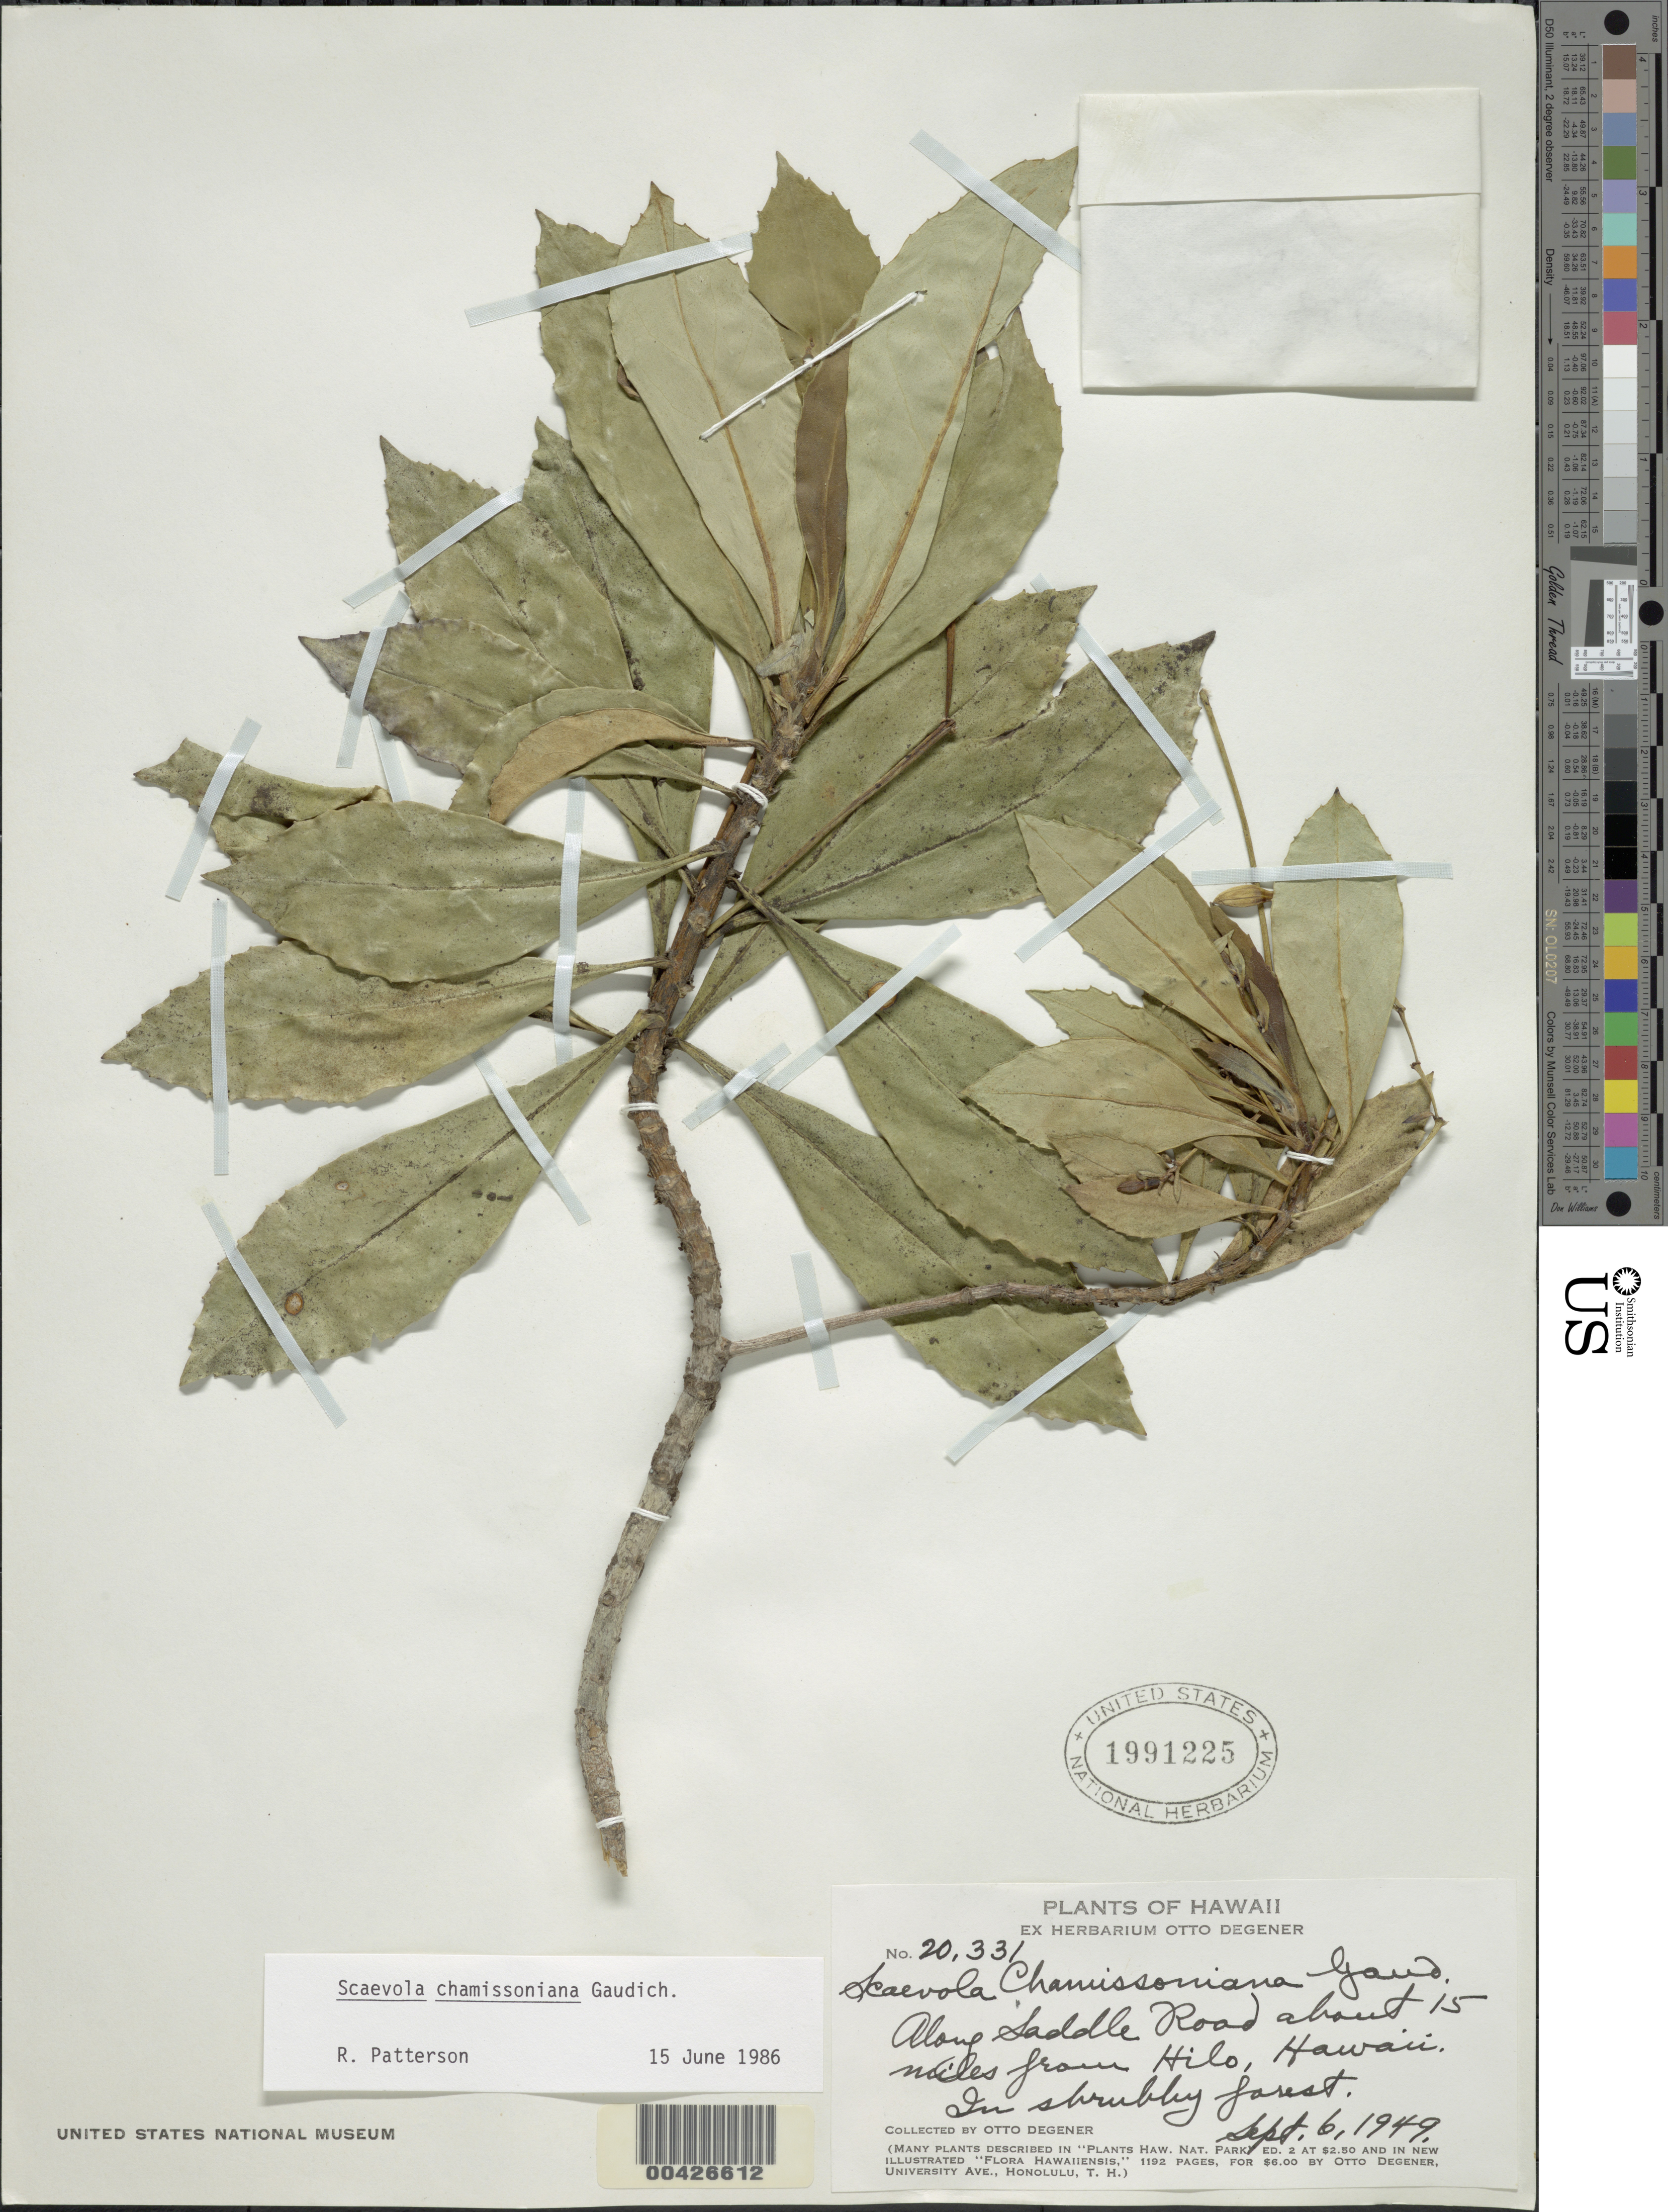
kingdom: Plantae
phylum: Tracheophyta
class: Magnoliopsida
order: Asterales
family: Goodeniaceae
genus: Scaevola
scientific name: Scaevola chamissoniana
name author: Gaudich.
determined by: Patterson, R.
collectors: O. Degener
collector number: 20331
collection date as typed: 6 Sep 1949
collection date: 1949-09-06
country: United States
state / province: Hawaii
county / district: Hawaii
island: Hawaii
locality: Along Saddle Road about 15 miles from Hilo, Hawaii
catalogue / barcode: US 1991225